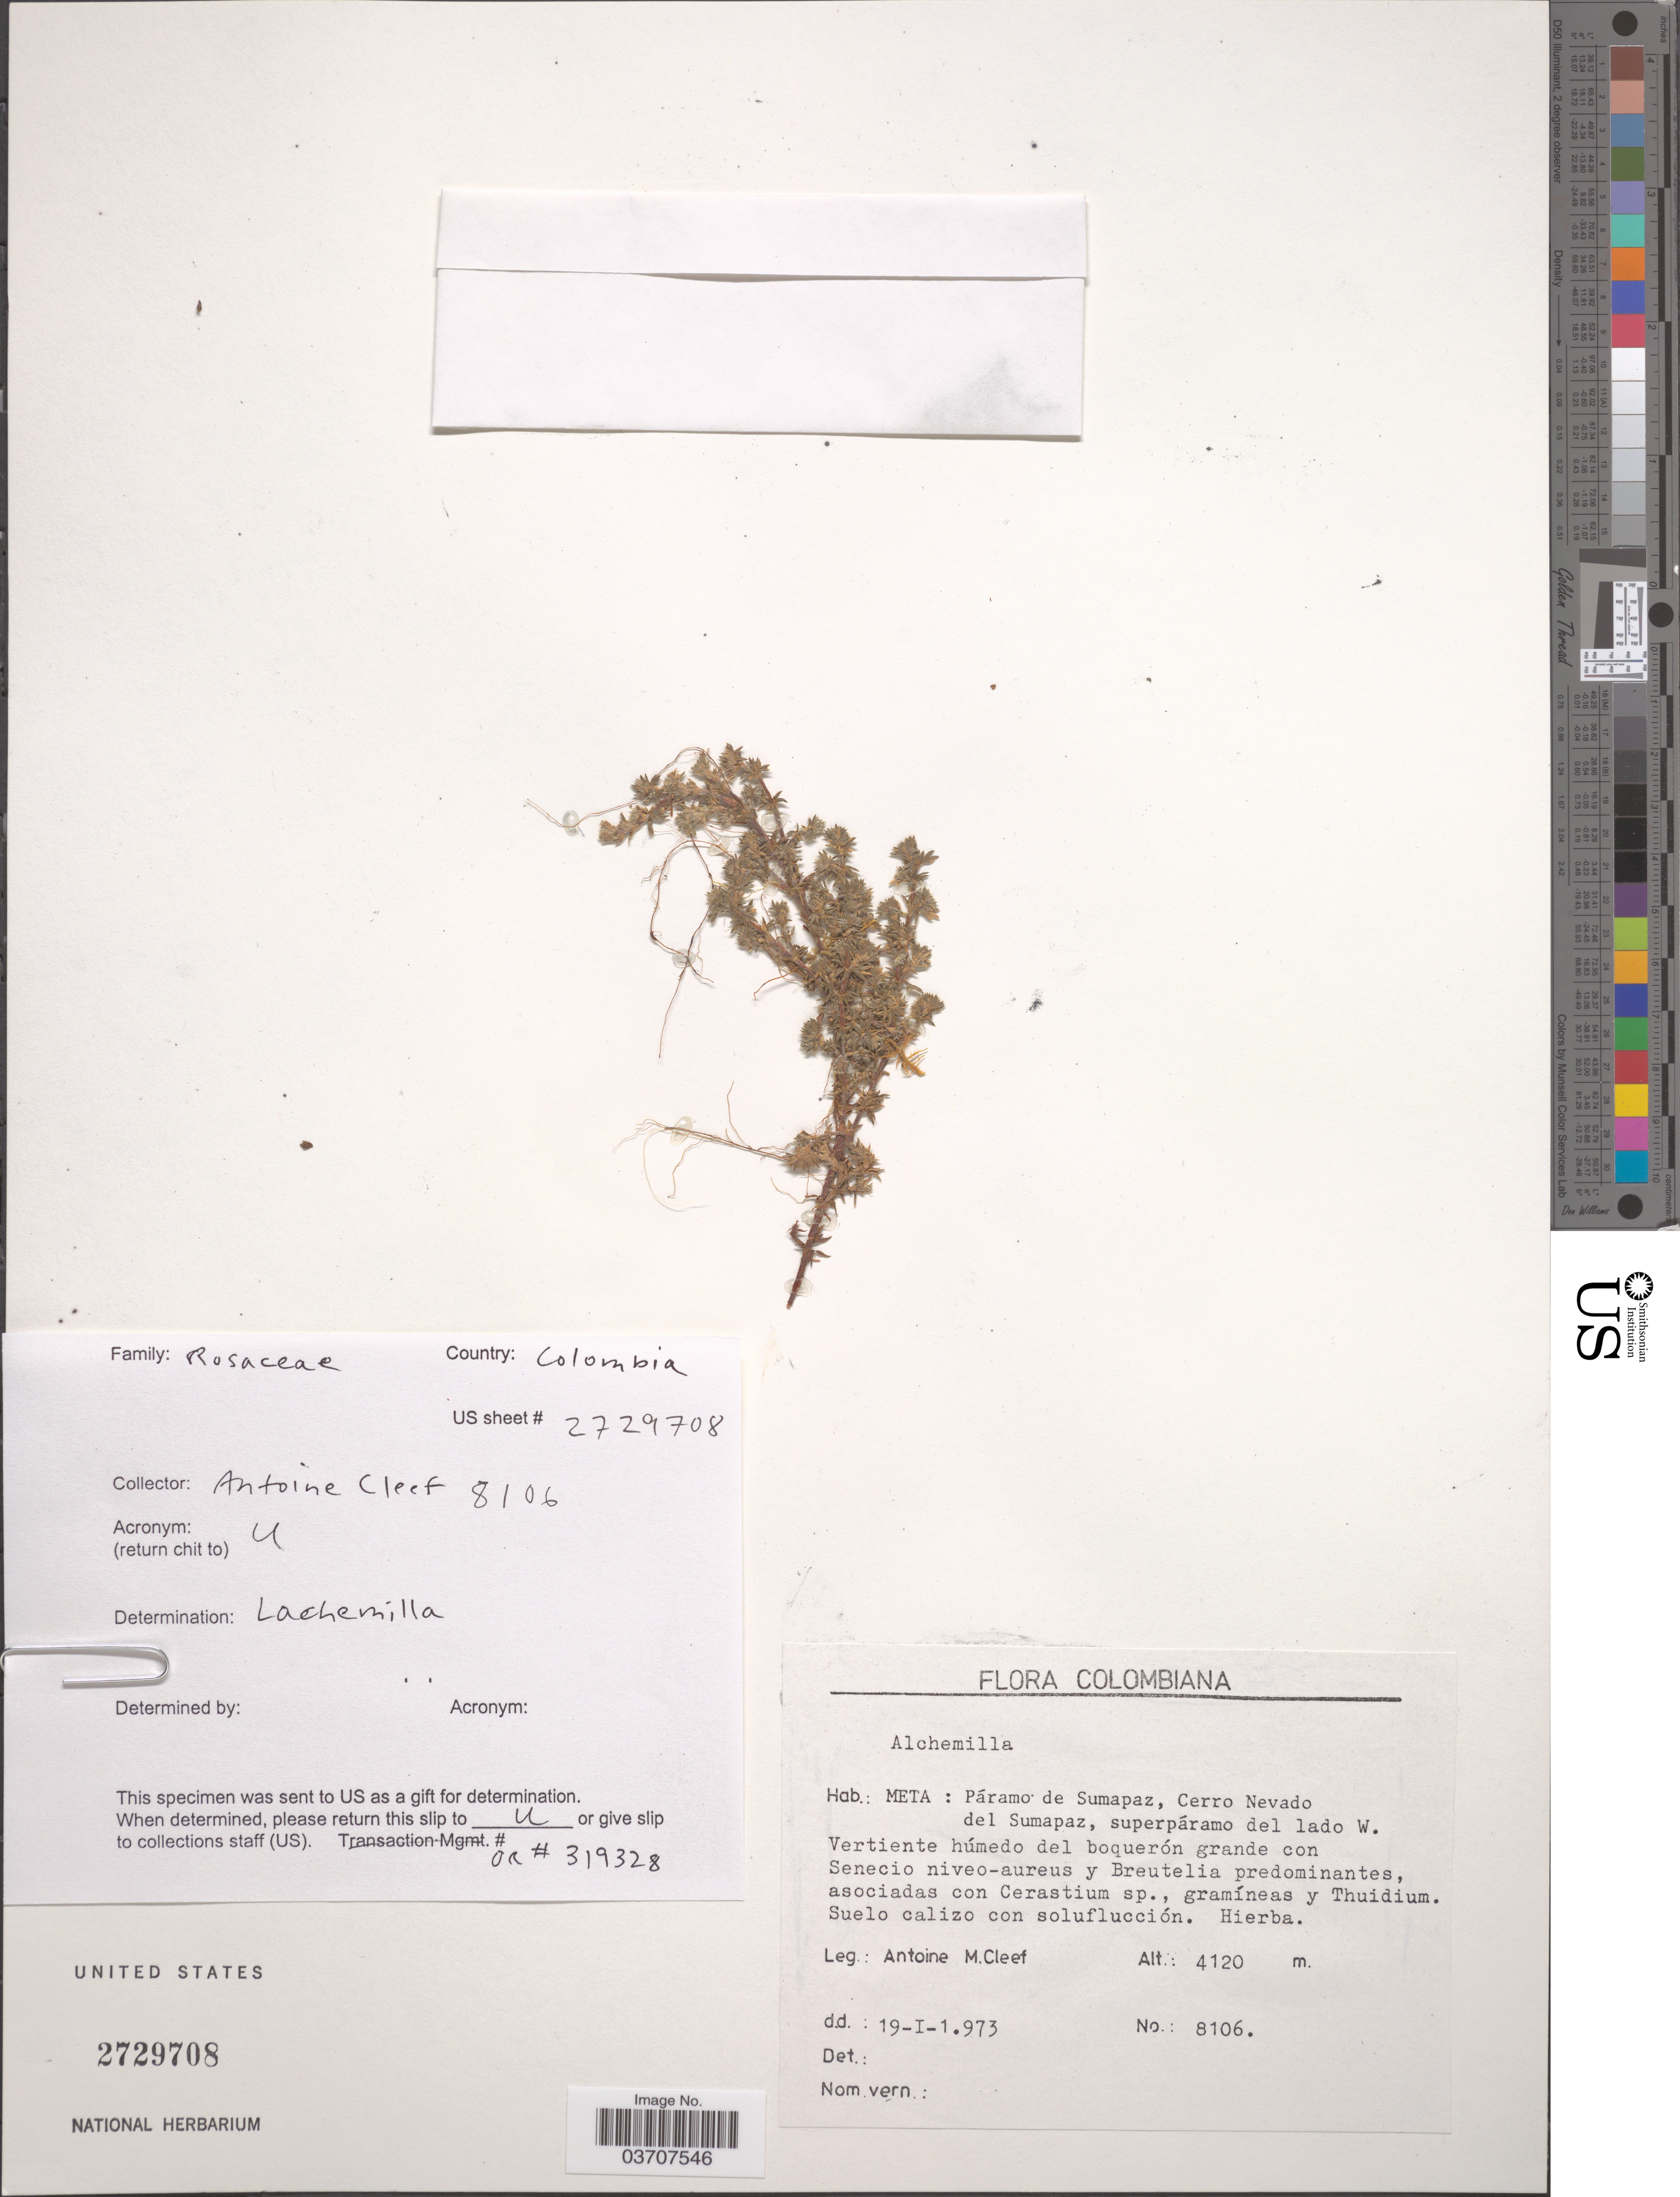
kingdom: Plantae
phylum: Tracheophyta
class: Magnoliopsida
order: Rosales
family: Rosaceae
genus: Alchemilla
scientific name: Alchemilla holosericea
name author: L.M. Perry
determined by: Dorr, L. J., (BOT), Smithsonian Institution - National Museum of Natural History (UNITED STATES)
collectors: A. M. Cleef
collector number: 8106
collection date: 1973-01-19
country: Colombia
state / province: Meta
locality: Páramo de Sumapaz, Cerro Nevado del Sumapaz, superpáramo del lado W.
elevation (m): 4120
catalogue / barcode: US 2729708